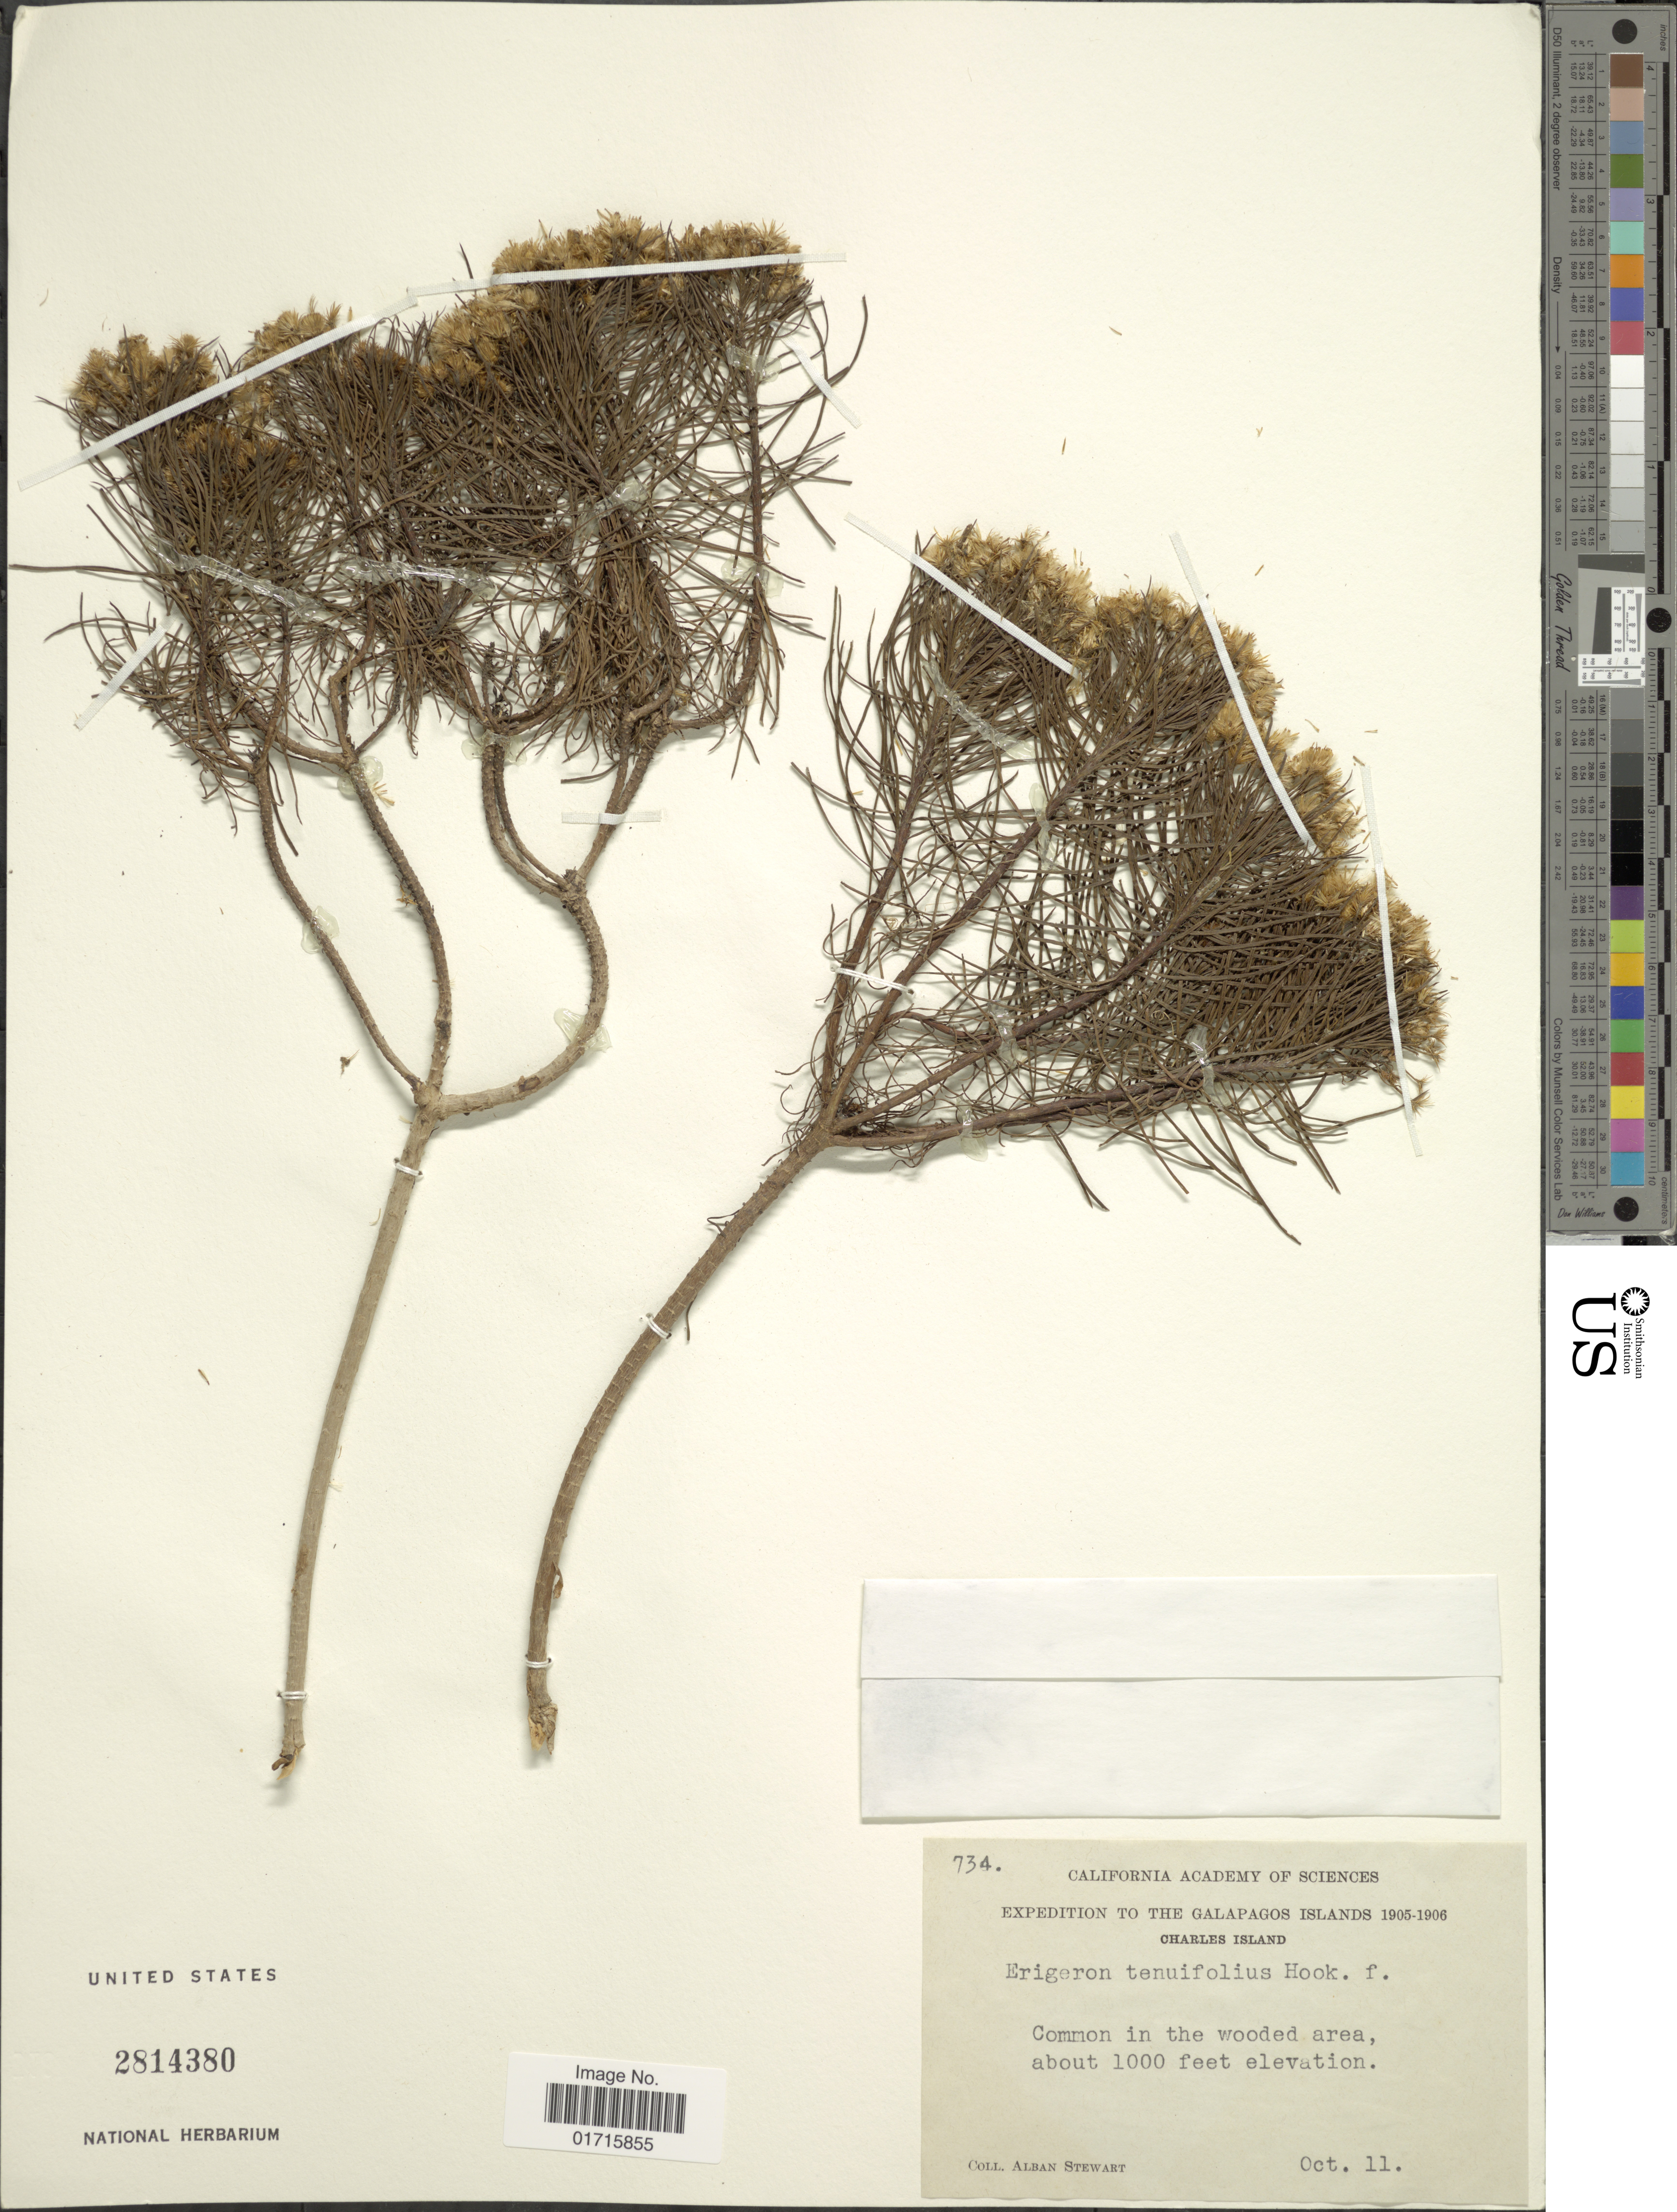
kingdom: Plantae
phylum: Tracheophyta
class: Magnoliopsida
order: Asterales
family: Asteraceae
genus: Darwiniothamnus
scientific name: Darwiniothamnus tenuifolius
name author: (Hook. f.) Harling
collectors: A. Stewart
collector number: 734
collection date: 1905-10-11/1906-10-11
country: Ecuador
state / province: Colón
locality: The Galapagos Islands. Charles Island. Common in the wooded area.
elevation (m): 305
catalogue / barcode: US 2814380